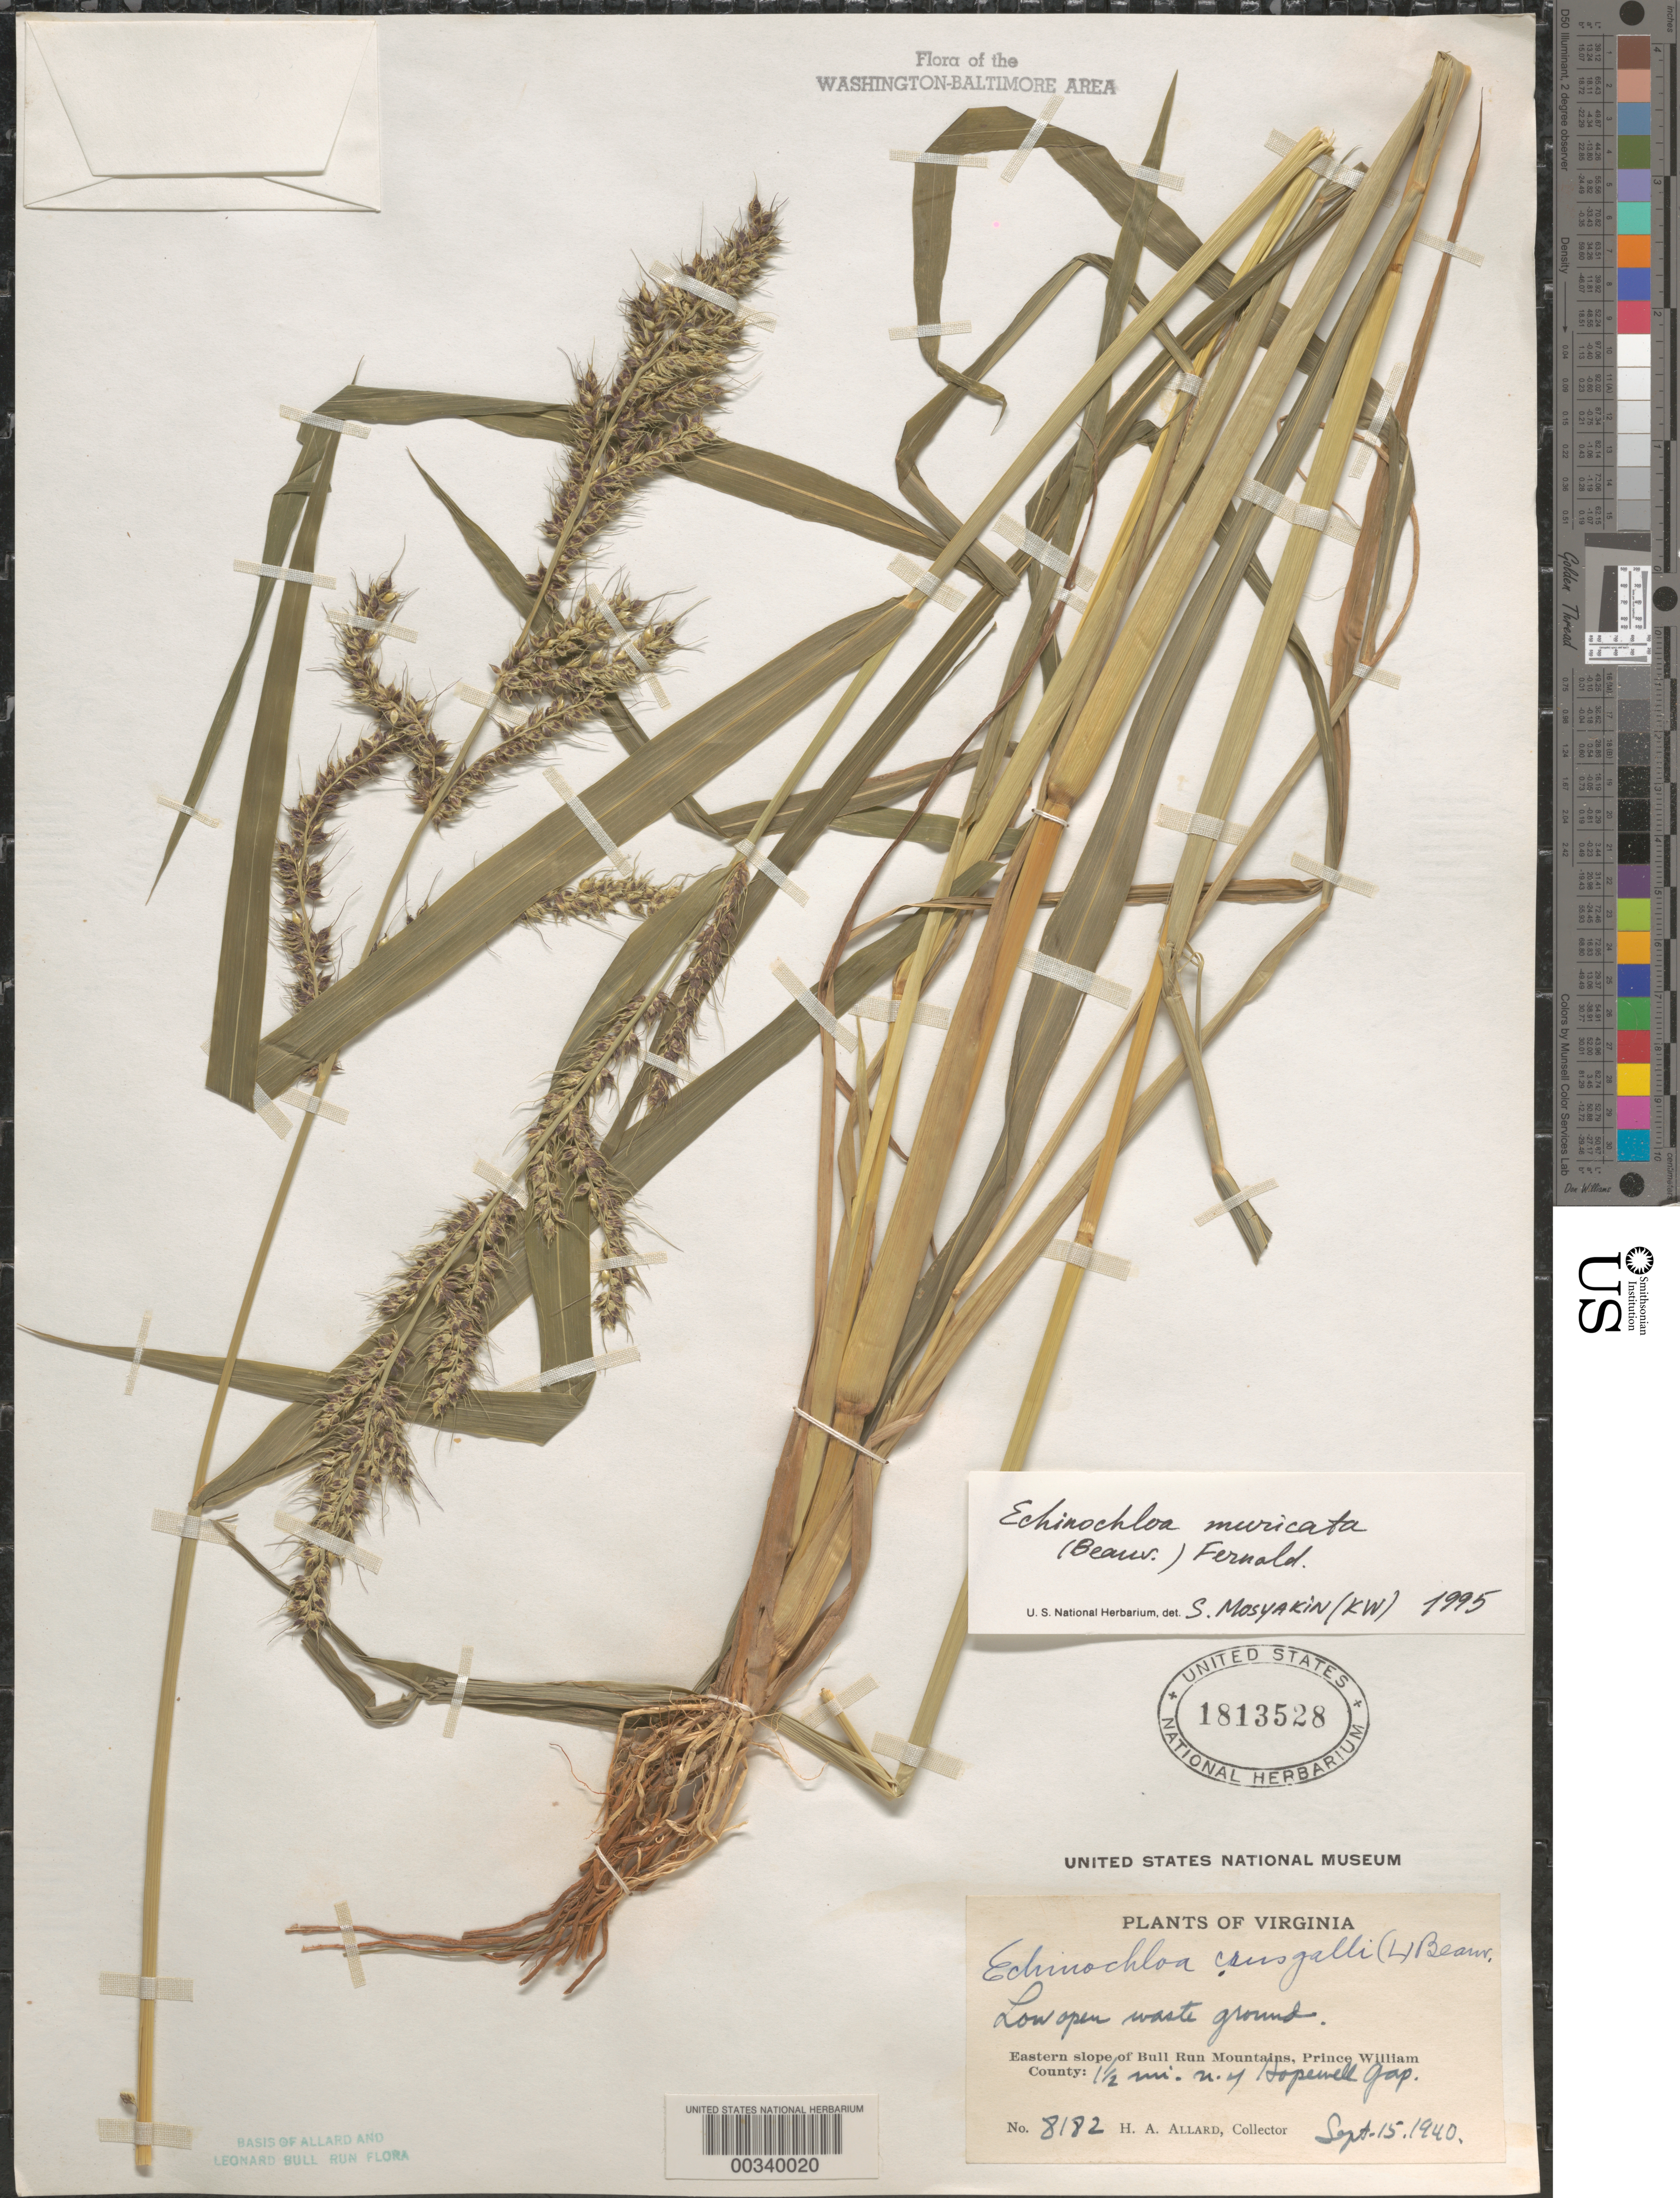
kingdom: Plantae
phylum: Tracheophyta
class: Liliopsida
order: Poales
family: Poaceae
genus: Echinochloa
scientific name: Echinochloa muricata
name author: (P. Beauv.) Fernald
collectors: H. A. Allard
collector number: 8182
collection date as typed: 15 Sep 1940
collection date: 1940-09-15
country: United States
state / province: Virginia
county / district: Prince William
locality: North of Hopewell Gap, E slope of Bull Run Mts. Bull Run Mts.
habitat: Low open waste ground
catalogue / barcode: US 1813528